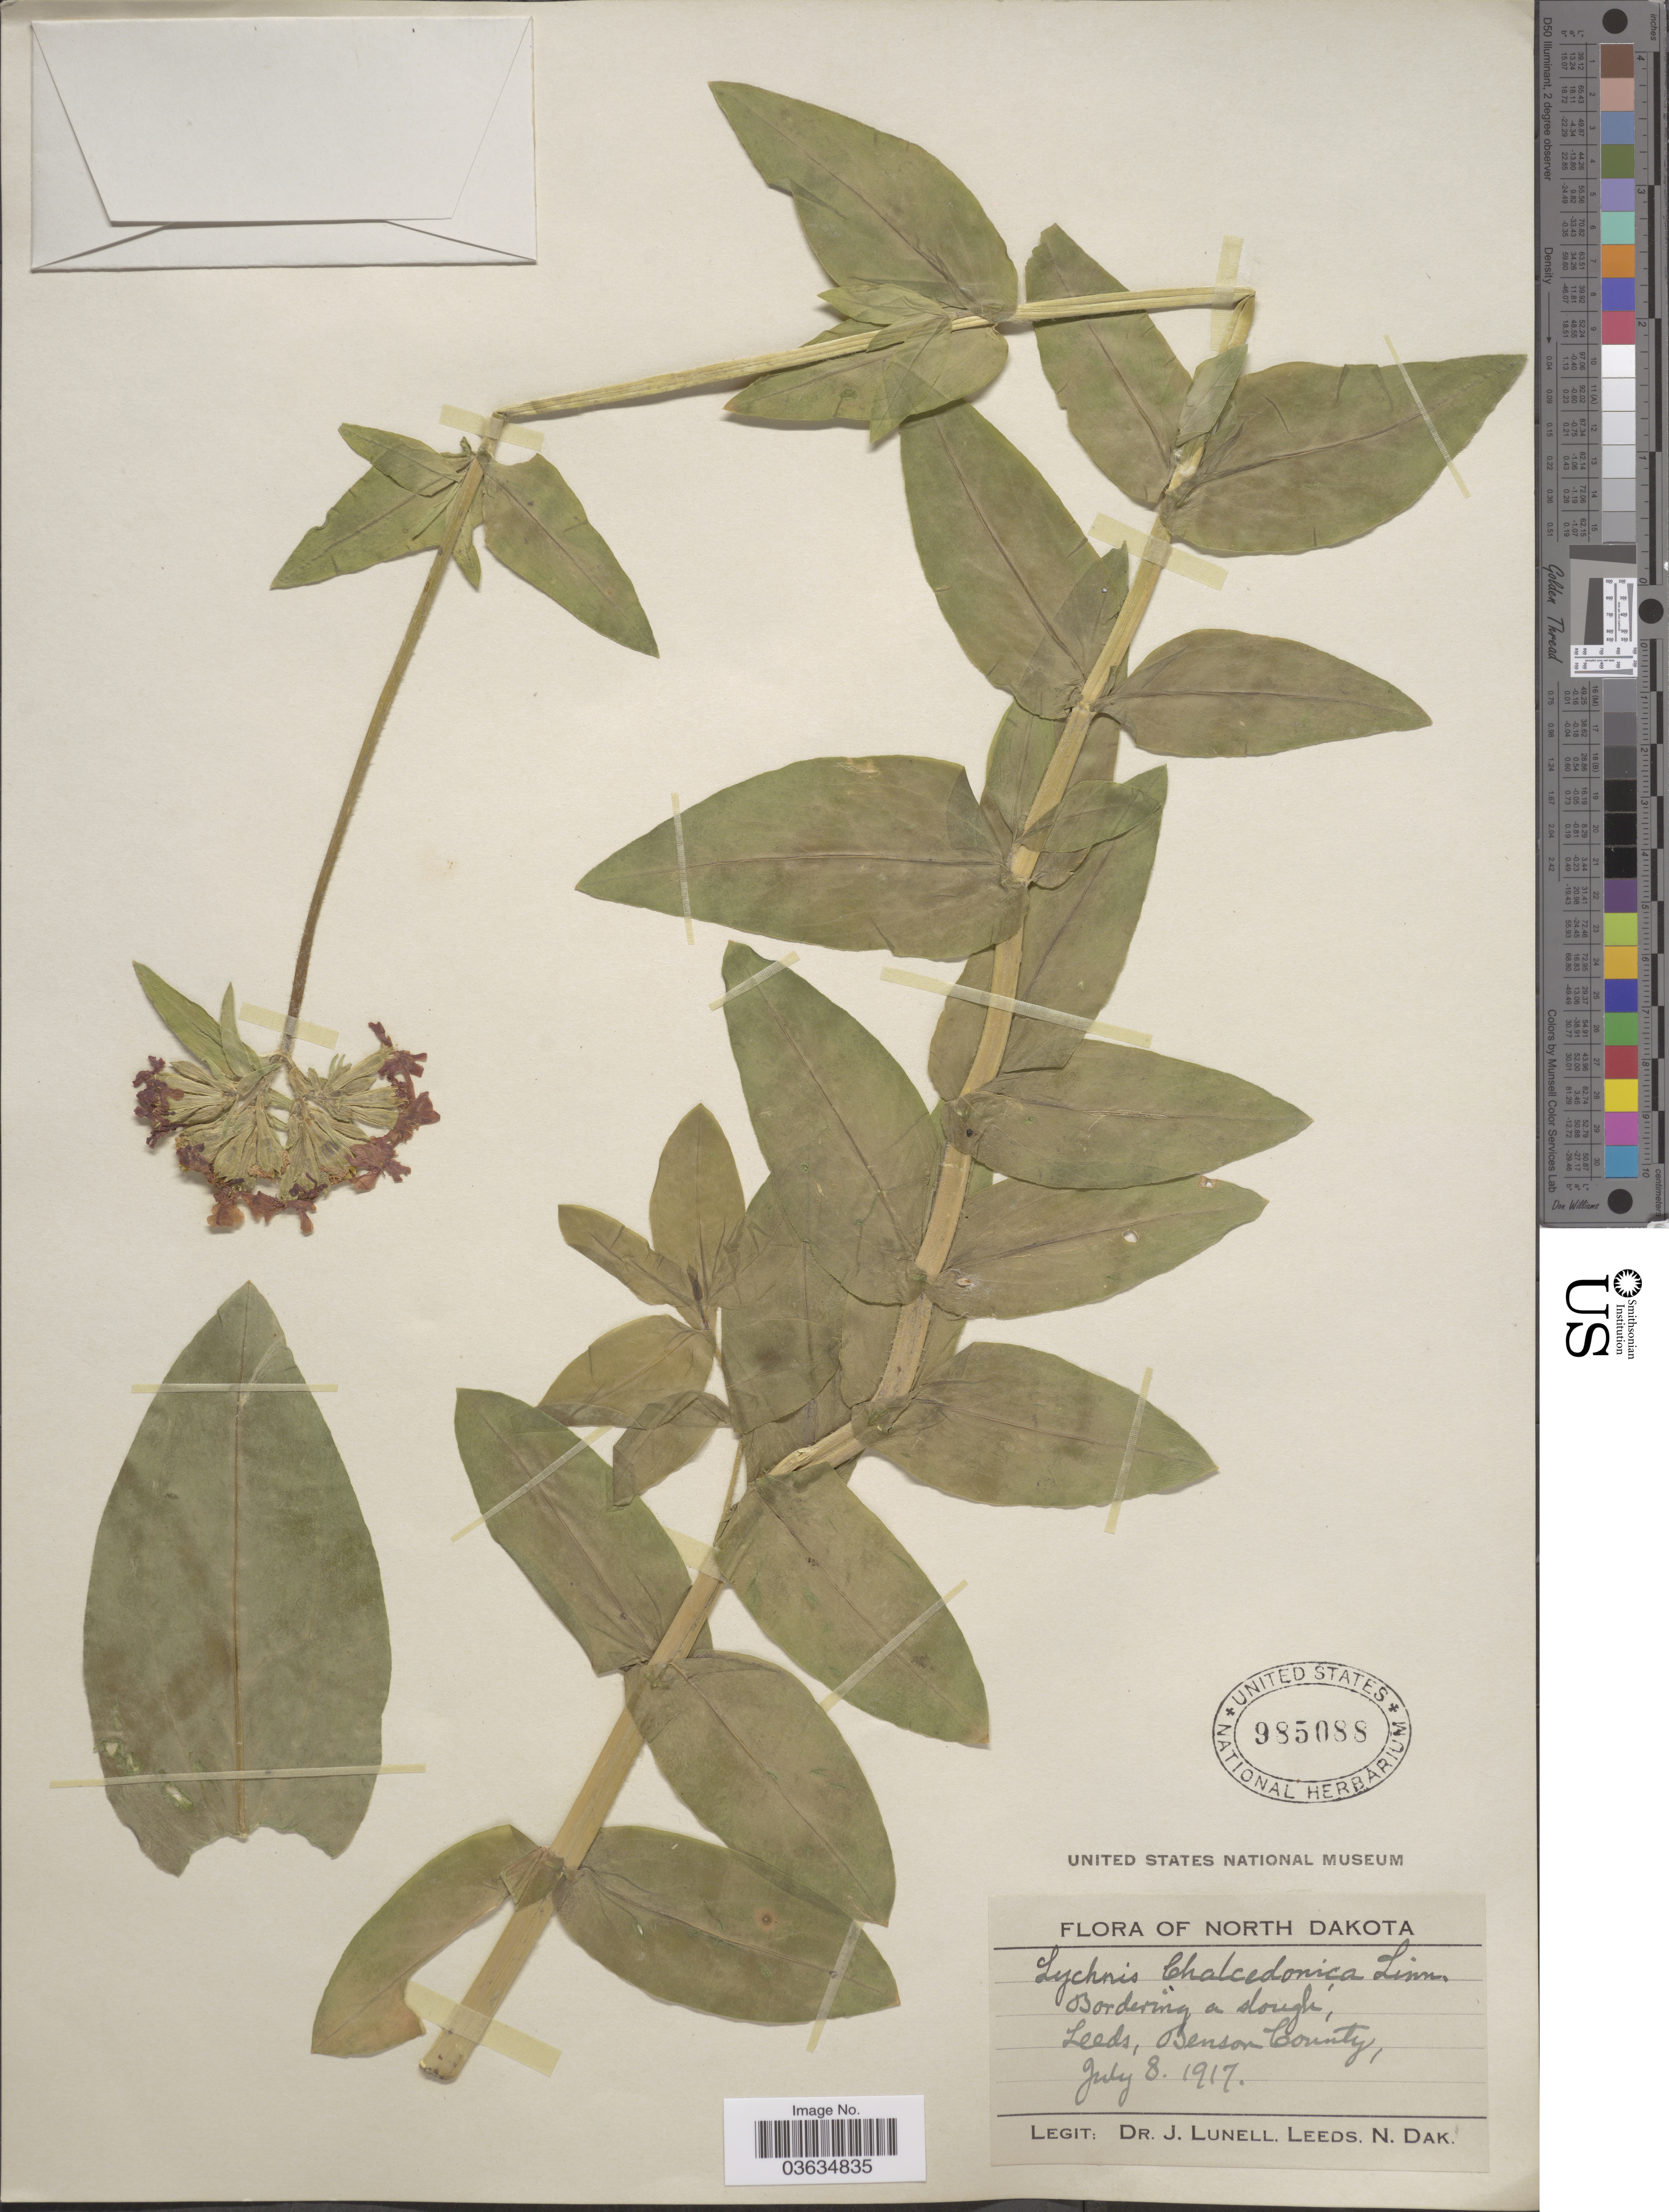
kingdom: Plantae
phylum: Tracheophyta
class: Magnoliopsida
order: Caryophyllales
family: Caryophyllaceae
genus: Silene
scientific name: Silene chalcedonica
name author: (L.) E.H.L. Krause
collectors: J. Lunell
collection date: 1917-07-08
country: United States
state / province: North Dakota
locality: Leeds, Benson County.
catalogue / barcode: US 985088